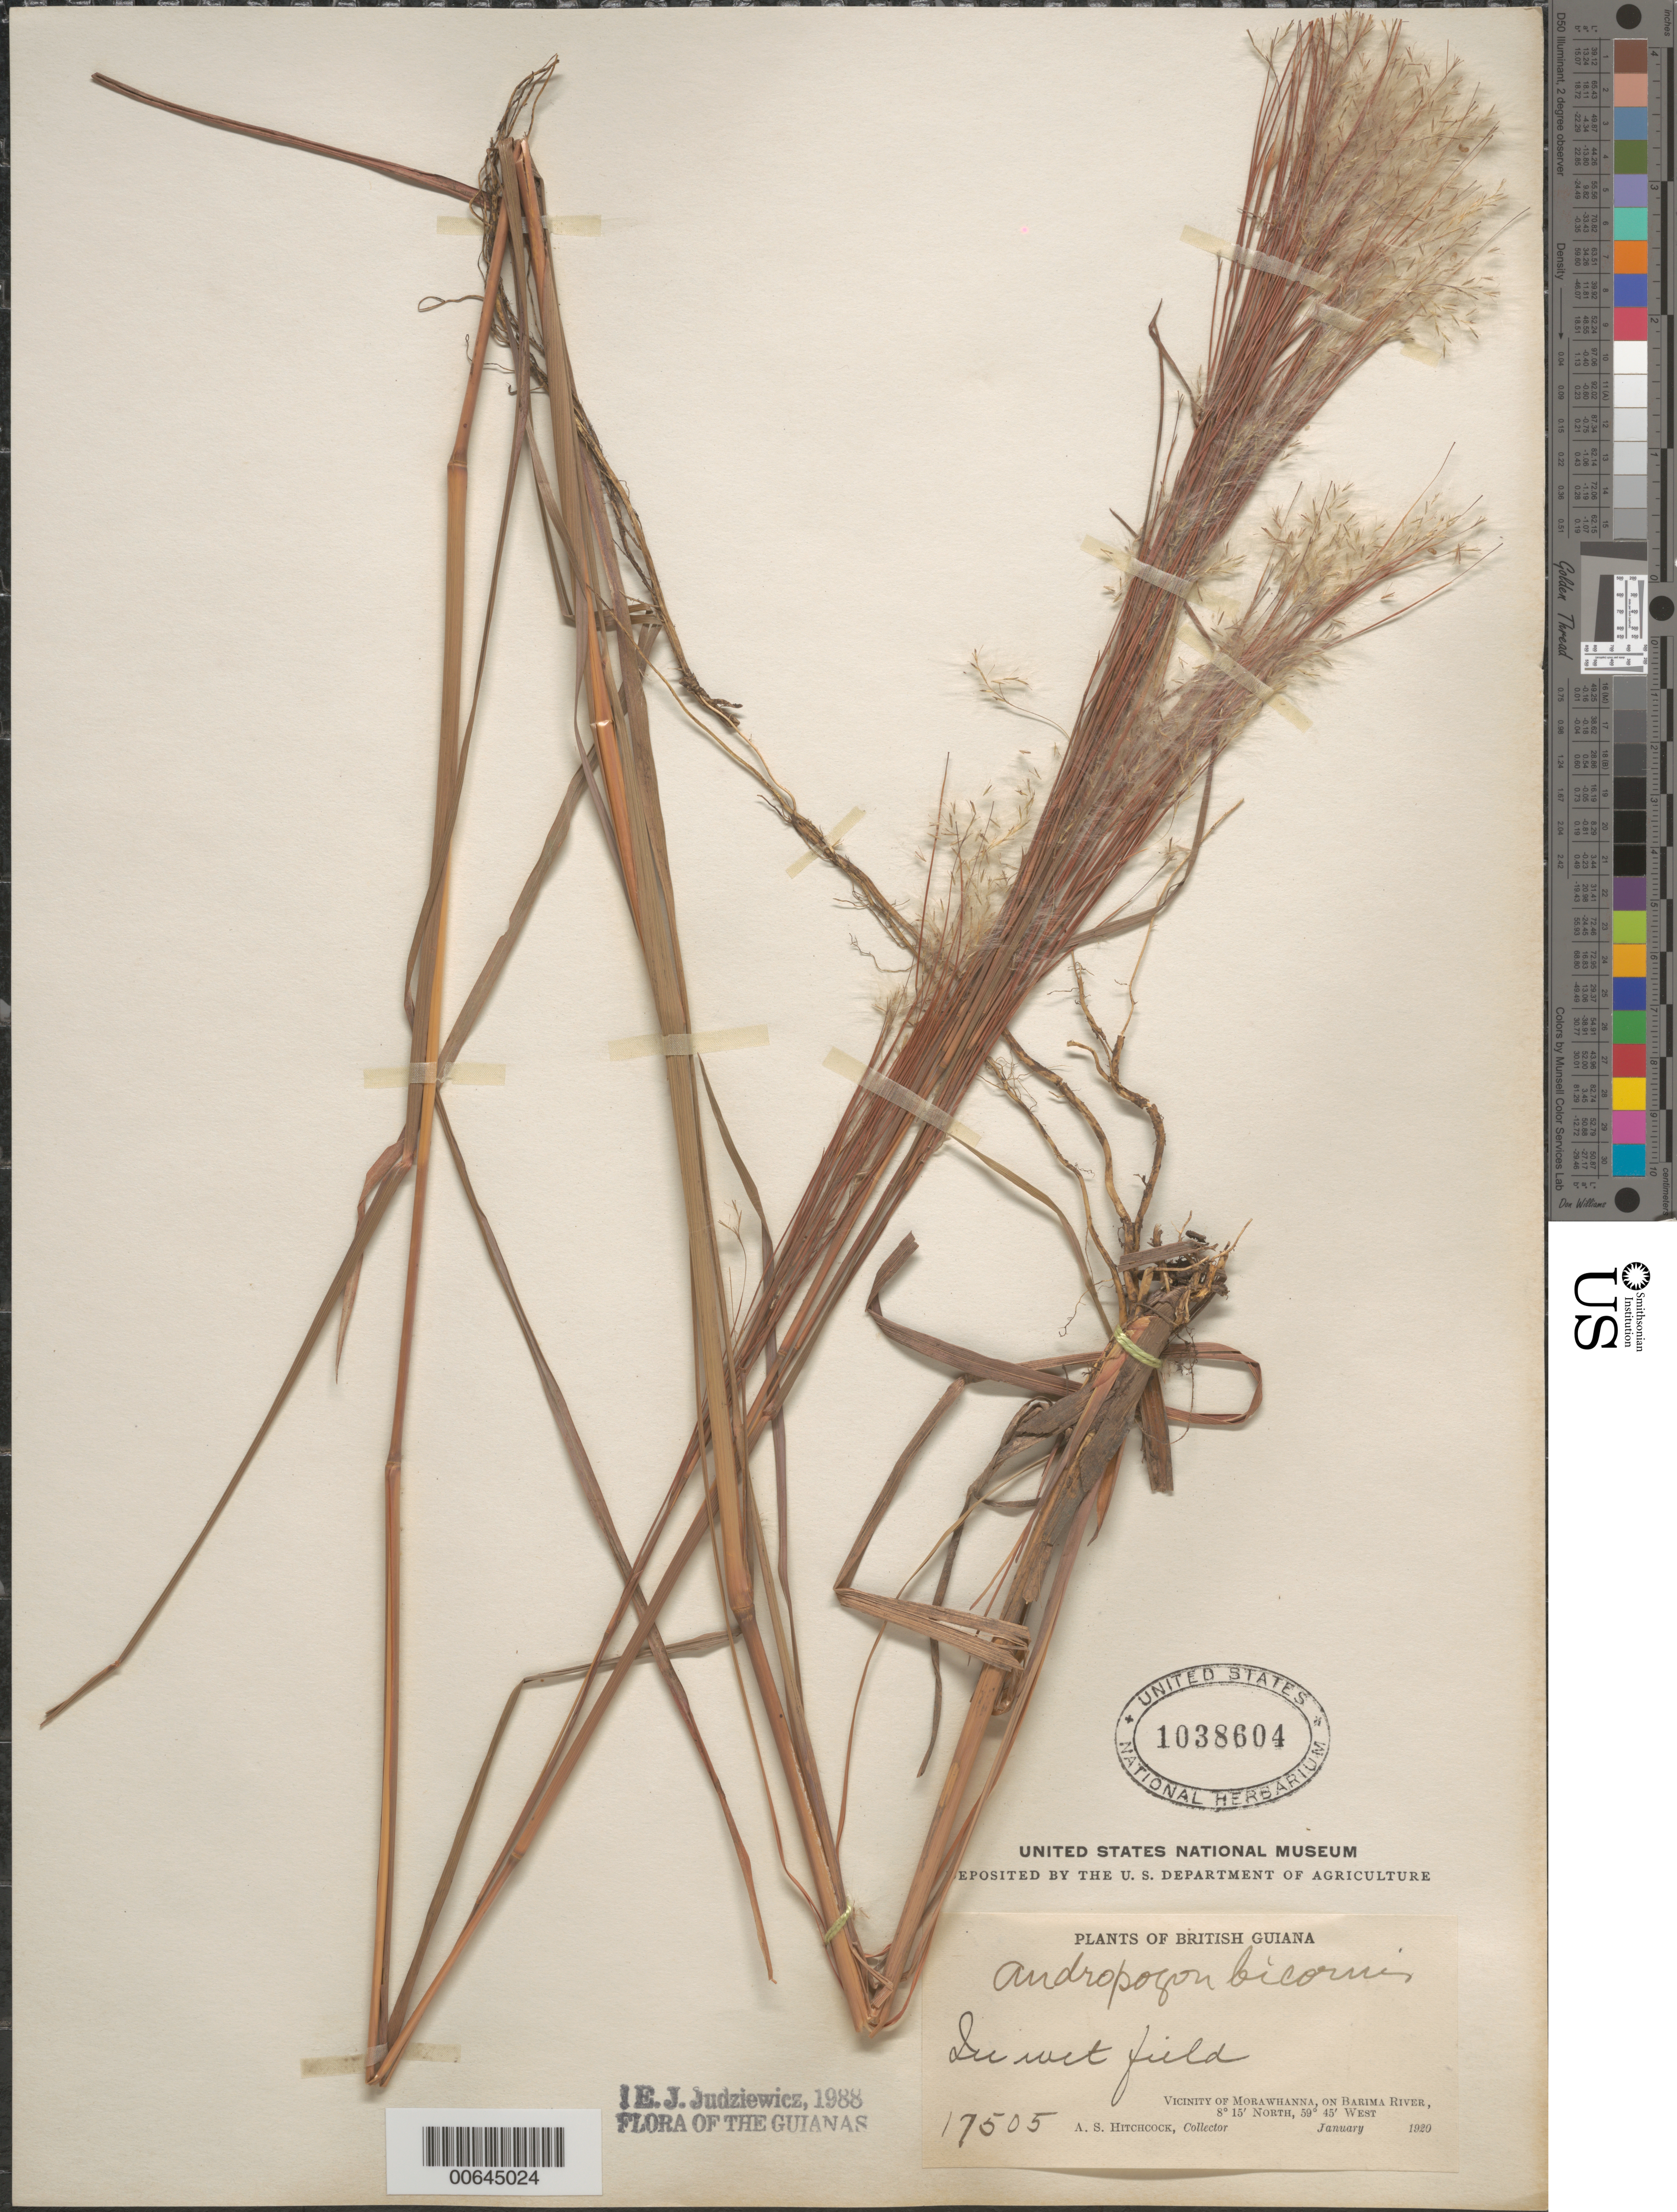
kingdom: Plantae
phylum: Tracheophyta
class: Liliopsida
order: Poales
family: Poaceae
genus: Andropogon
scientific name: Andropogon bicornis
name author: L.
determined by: Judziewicz, E. J.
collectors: A. S. Hitchcock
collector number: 17505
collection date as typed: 14-Jan-20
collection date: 1920-01-14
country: Guyana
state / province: Barima-Waini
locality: Morawhanna, vic., Barima R.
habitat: Wet field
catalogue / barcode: US 1038604